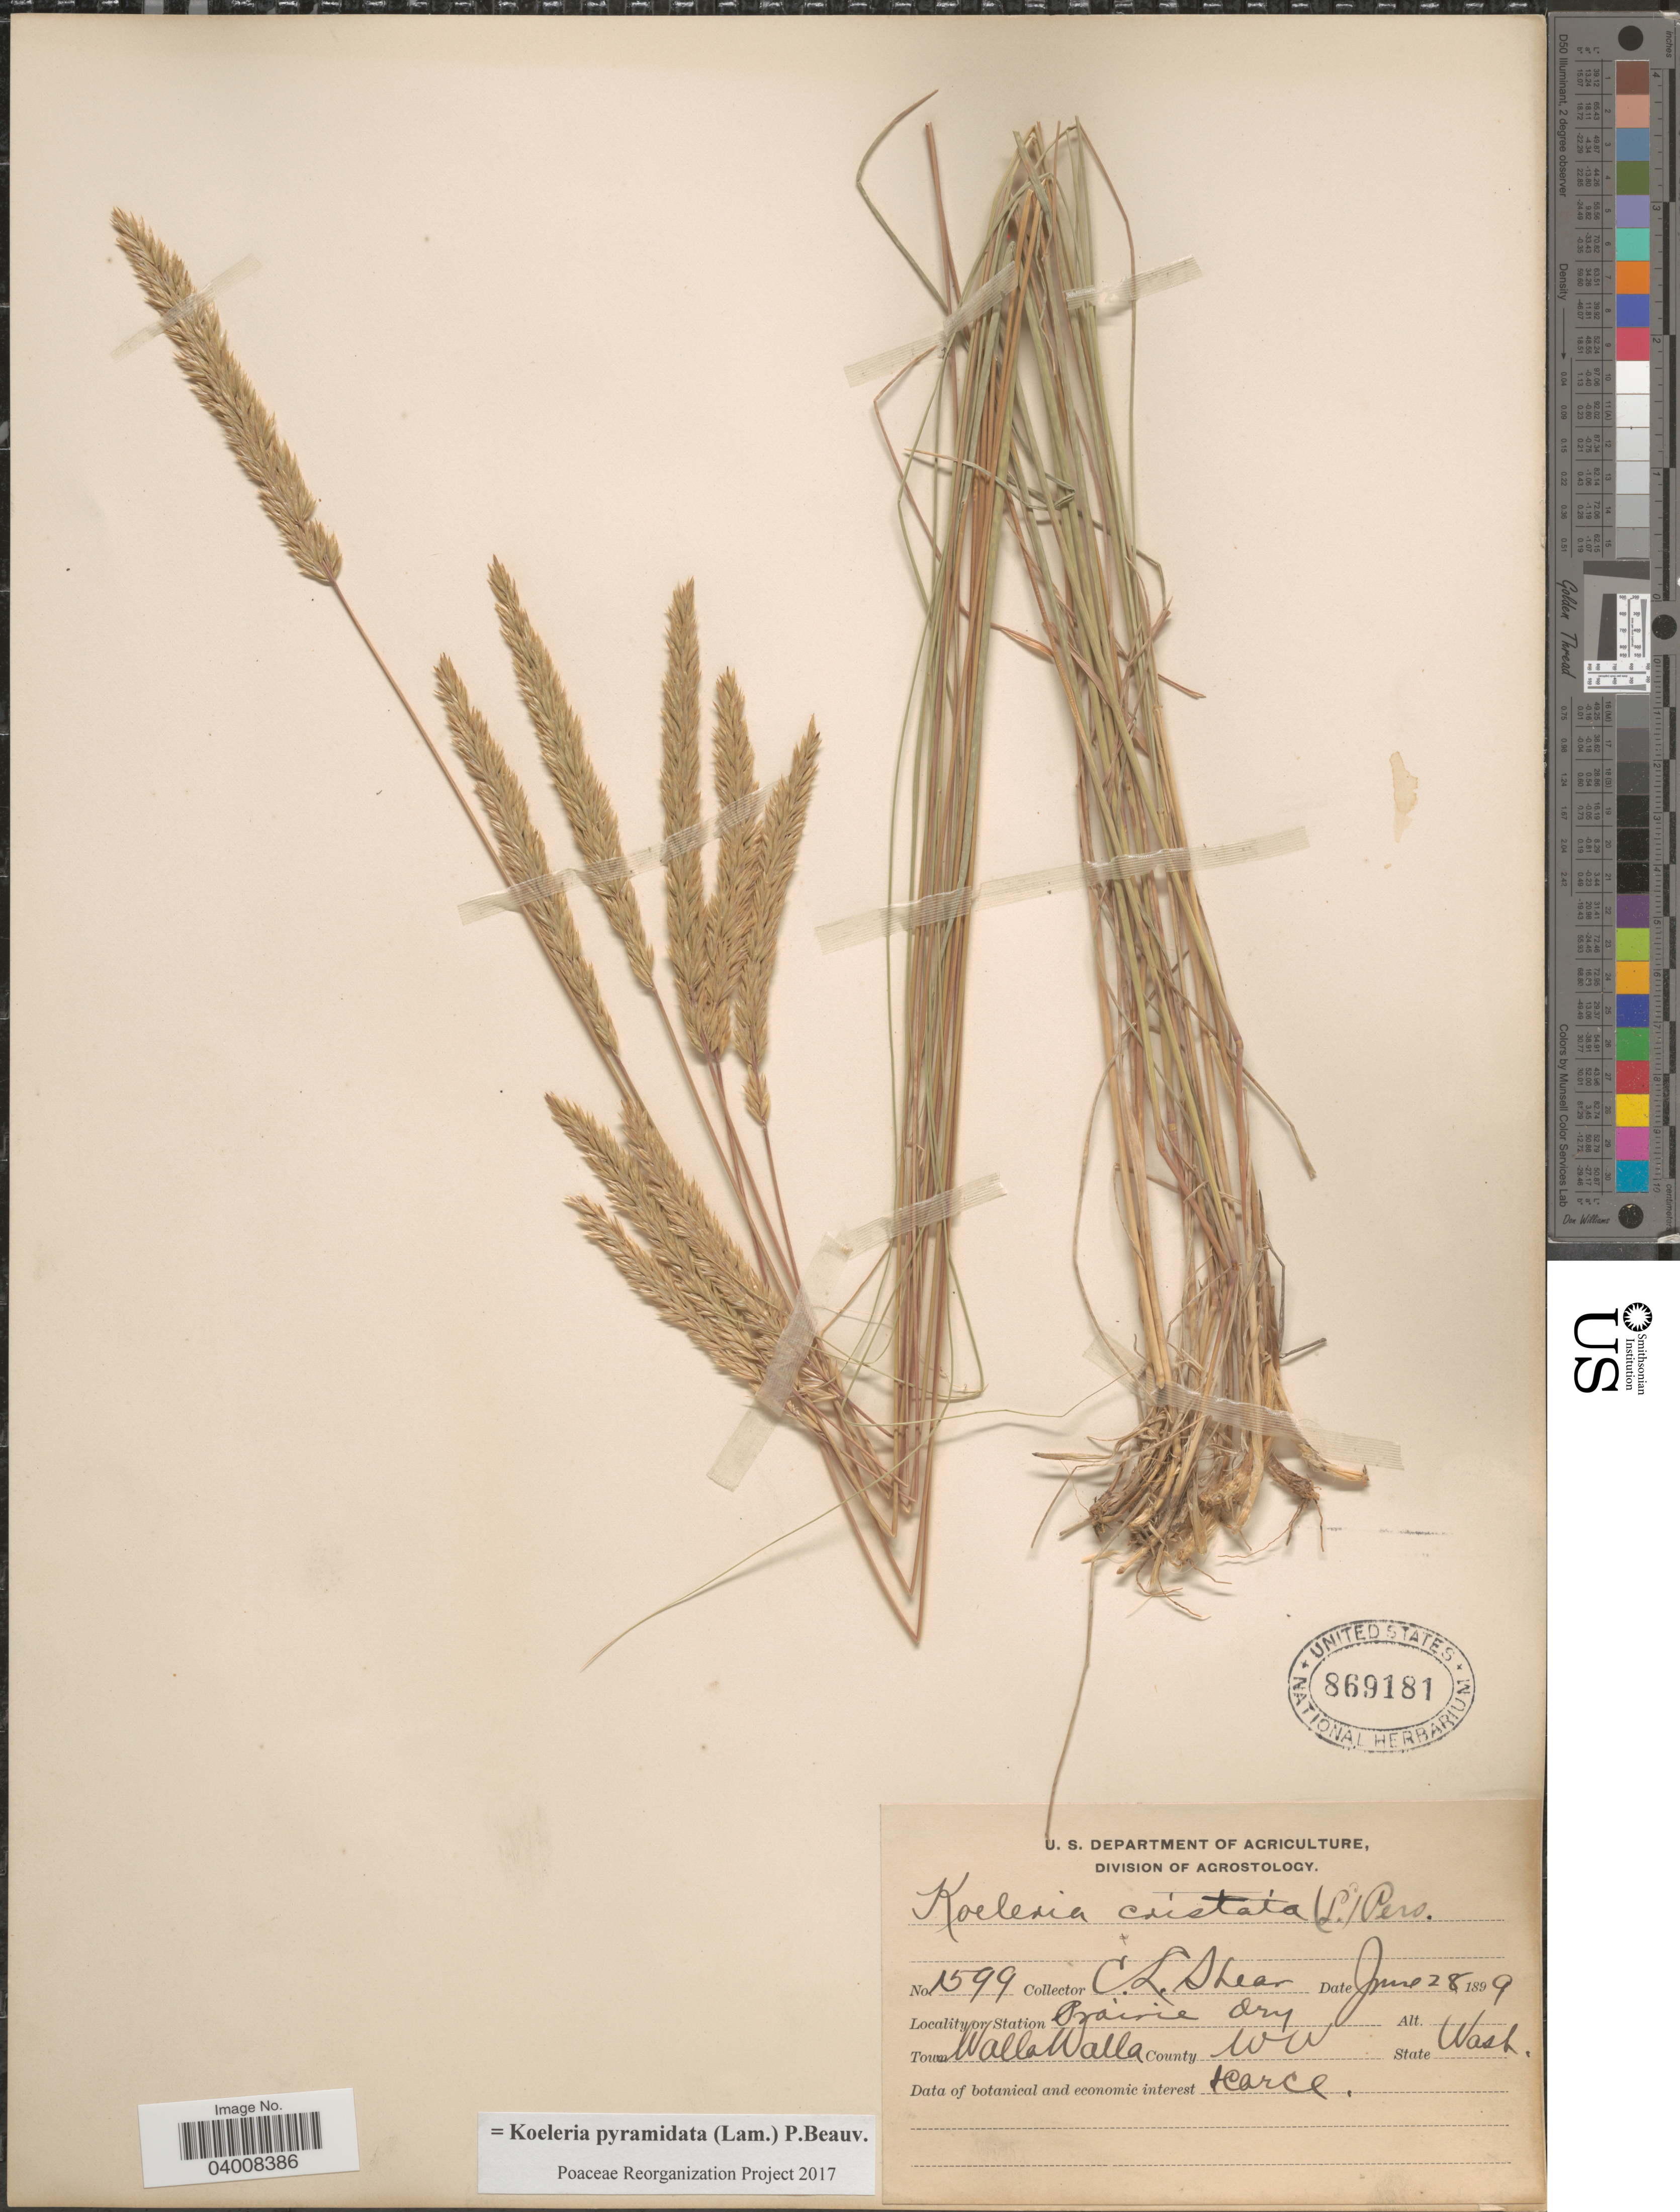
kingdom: Plantae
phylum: Tracheophyta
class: Liliopsida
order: Poales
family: Poaceae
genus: Koeleria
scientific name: Koeleria pyramidata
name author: (Lam.) P. Beauv.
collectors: C. L. Shear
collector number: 1599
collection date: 1899-06-28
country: United States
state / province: Washington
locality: Station Prairie dry. Town WallaWalla. County WW.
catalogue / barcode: US 869181